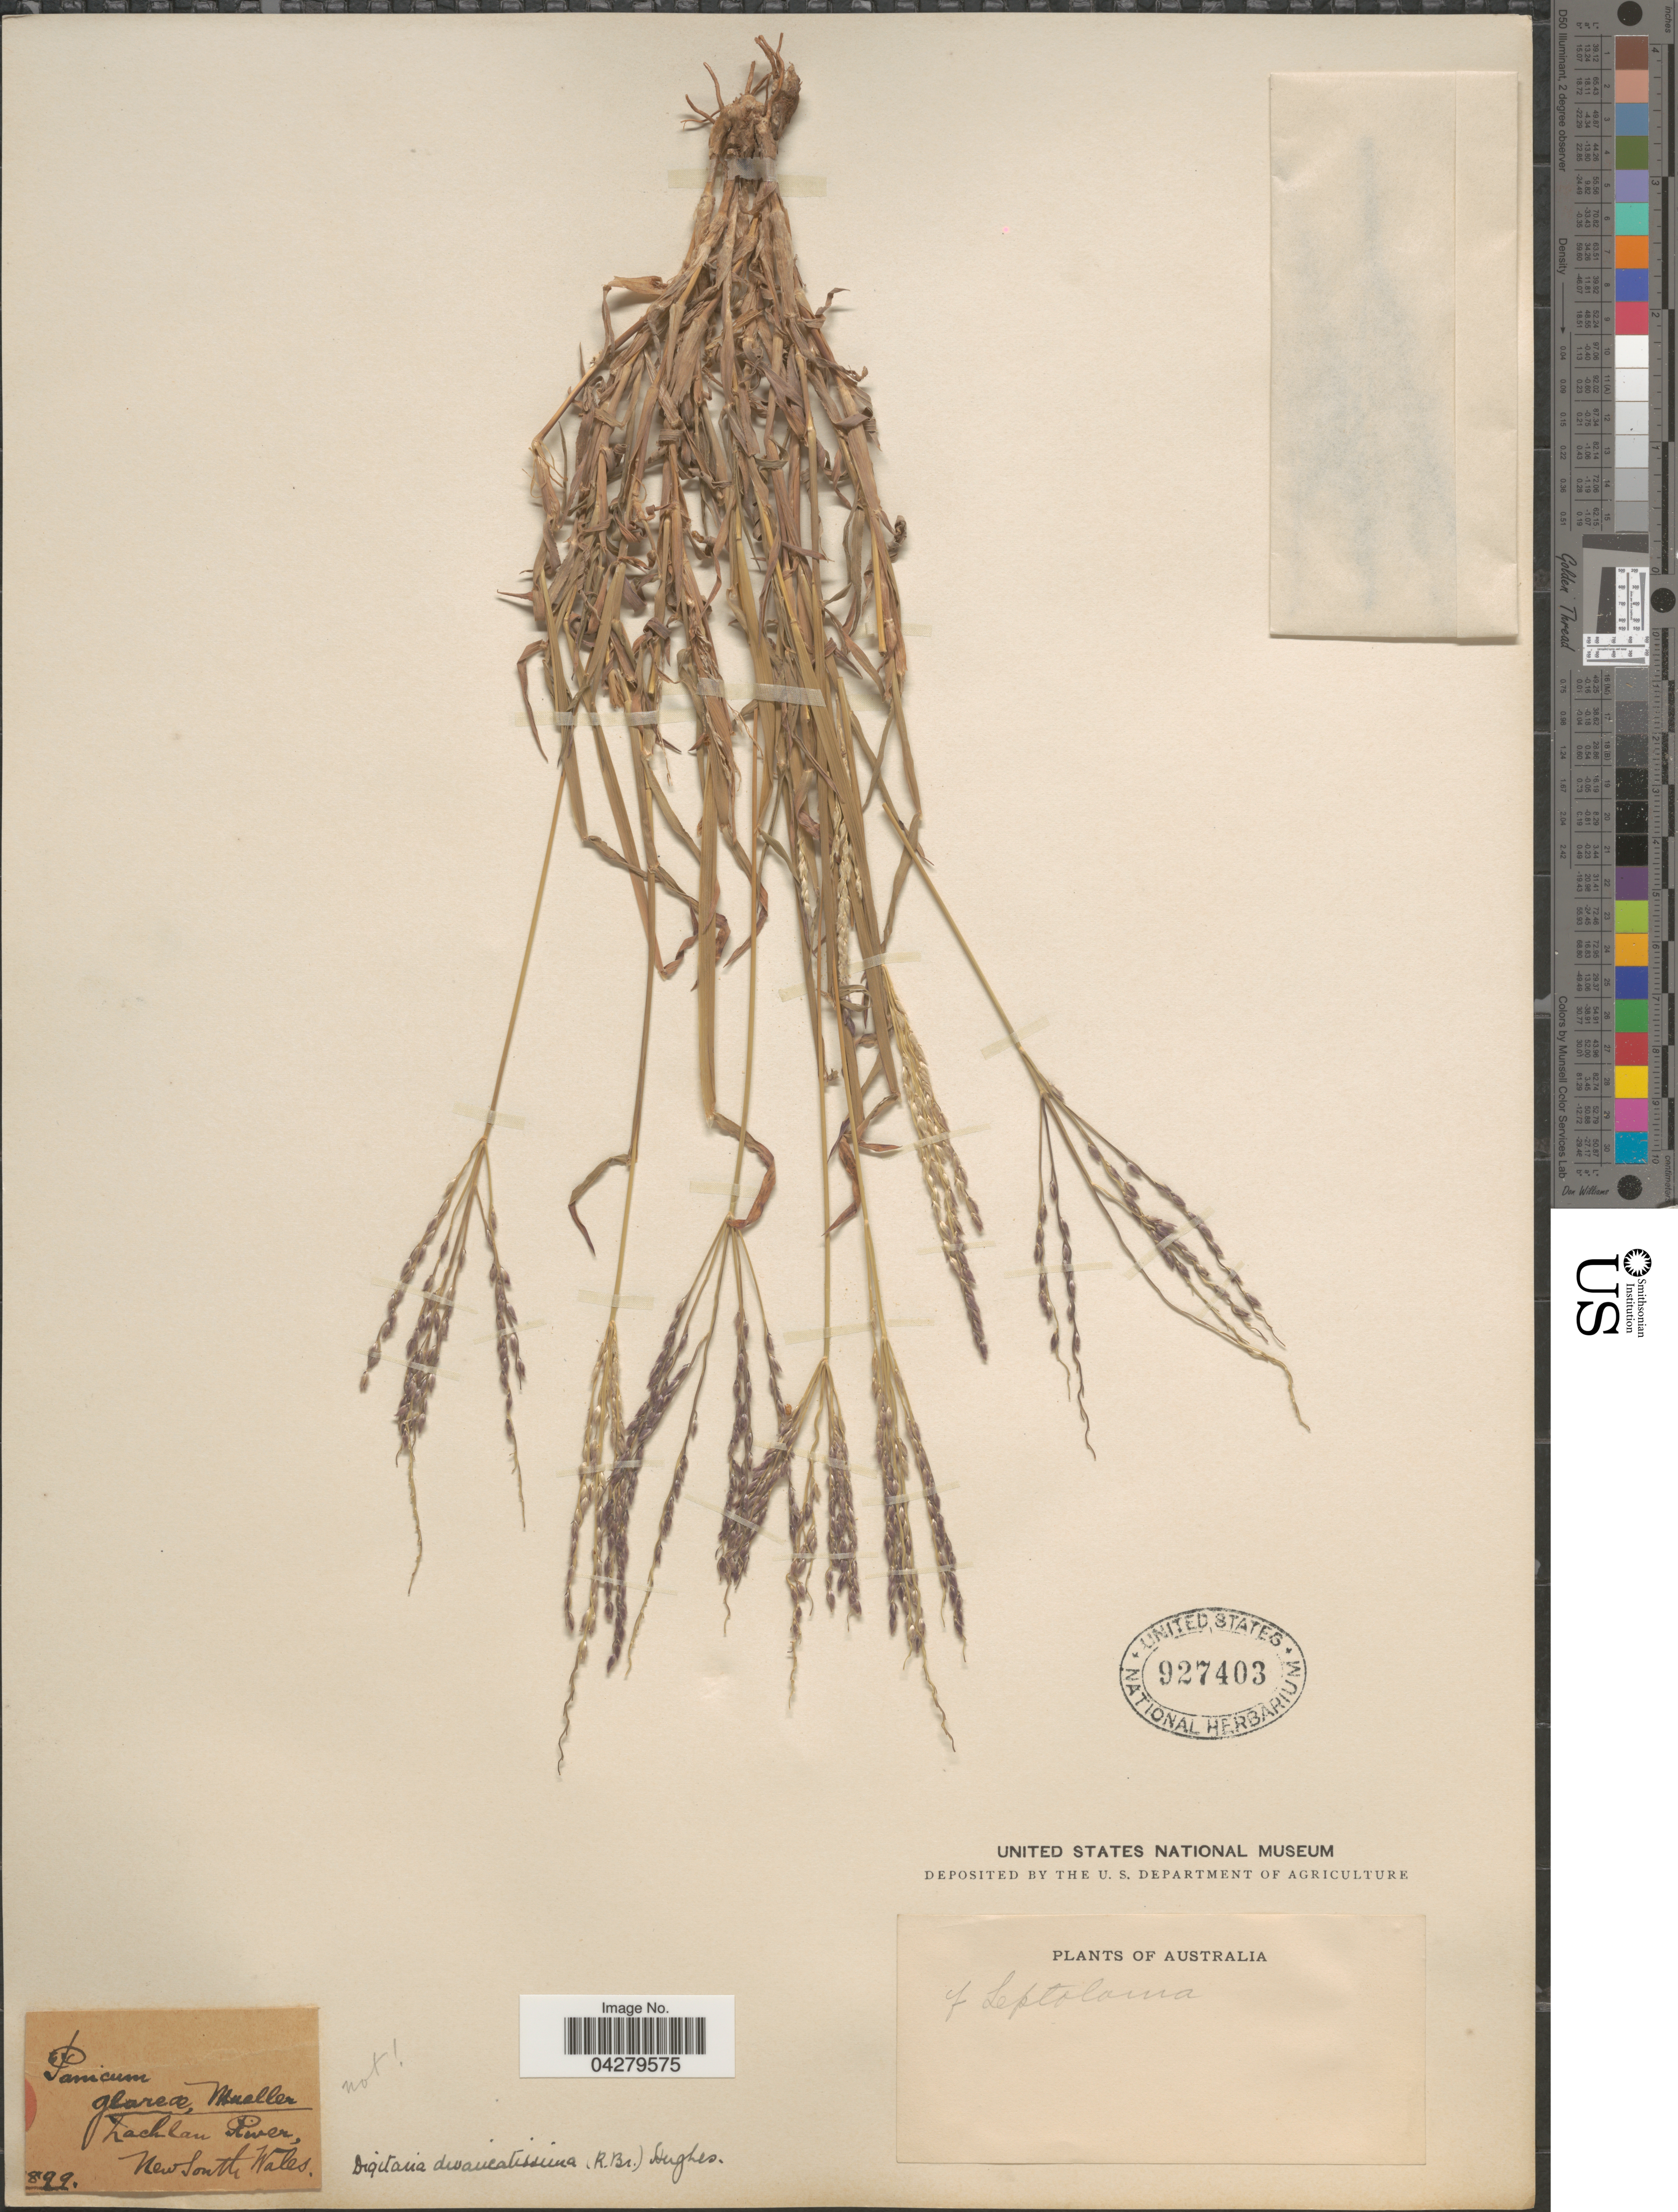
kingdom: Plantae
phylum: Tracheophyta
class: Liliopsida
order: Poales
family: Poaceae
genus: Digitaria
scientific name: Digitaria divaricatissima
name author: (R. Br.) Hughes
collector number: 899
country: Australia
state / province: New South Wales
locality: Lachlan River.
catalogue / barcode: US 927403